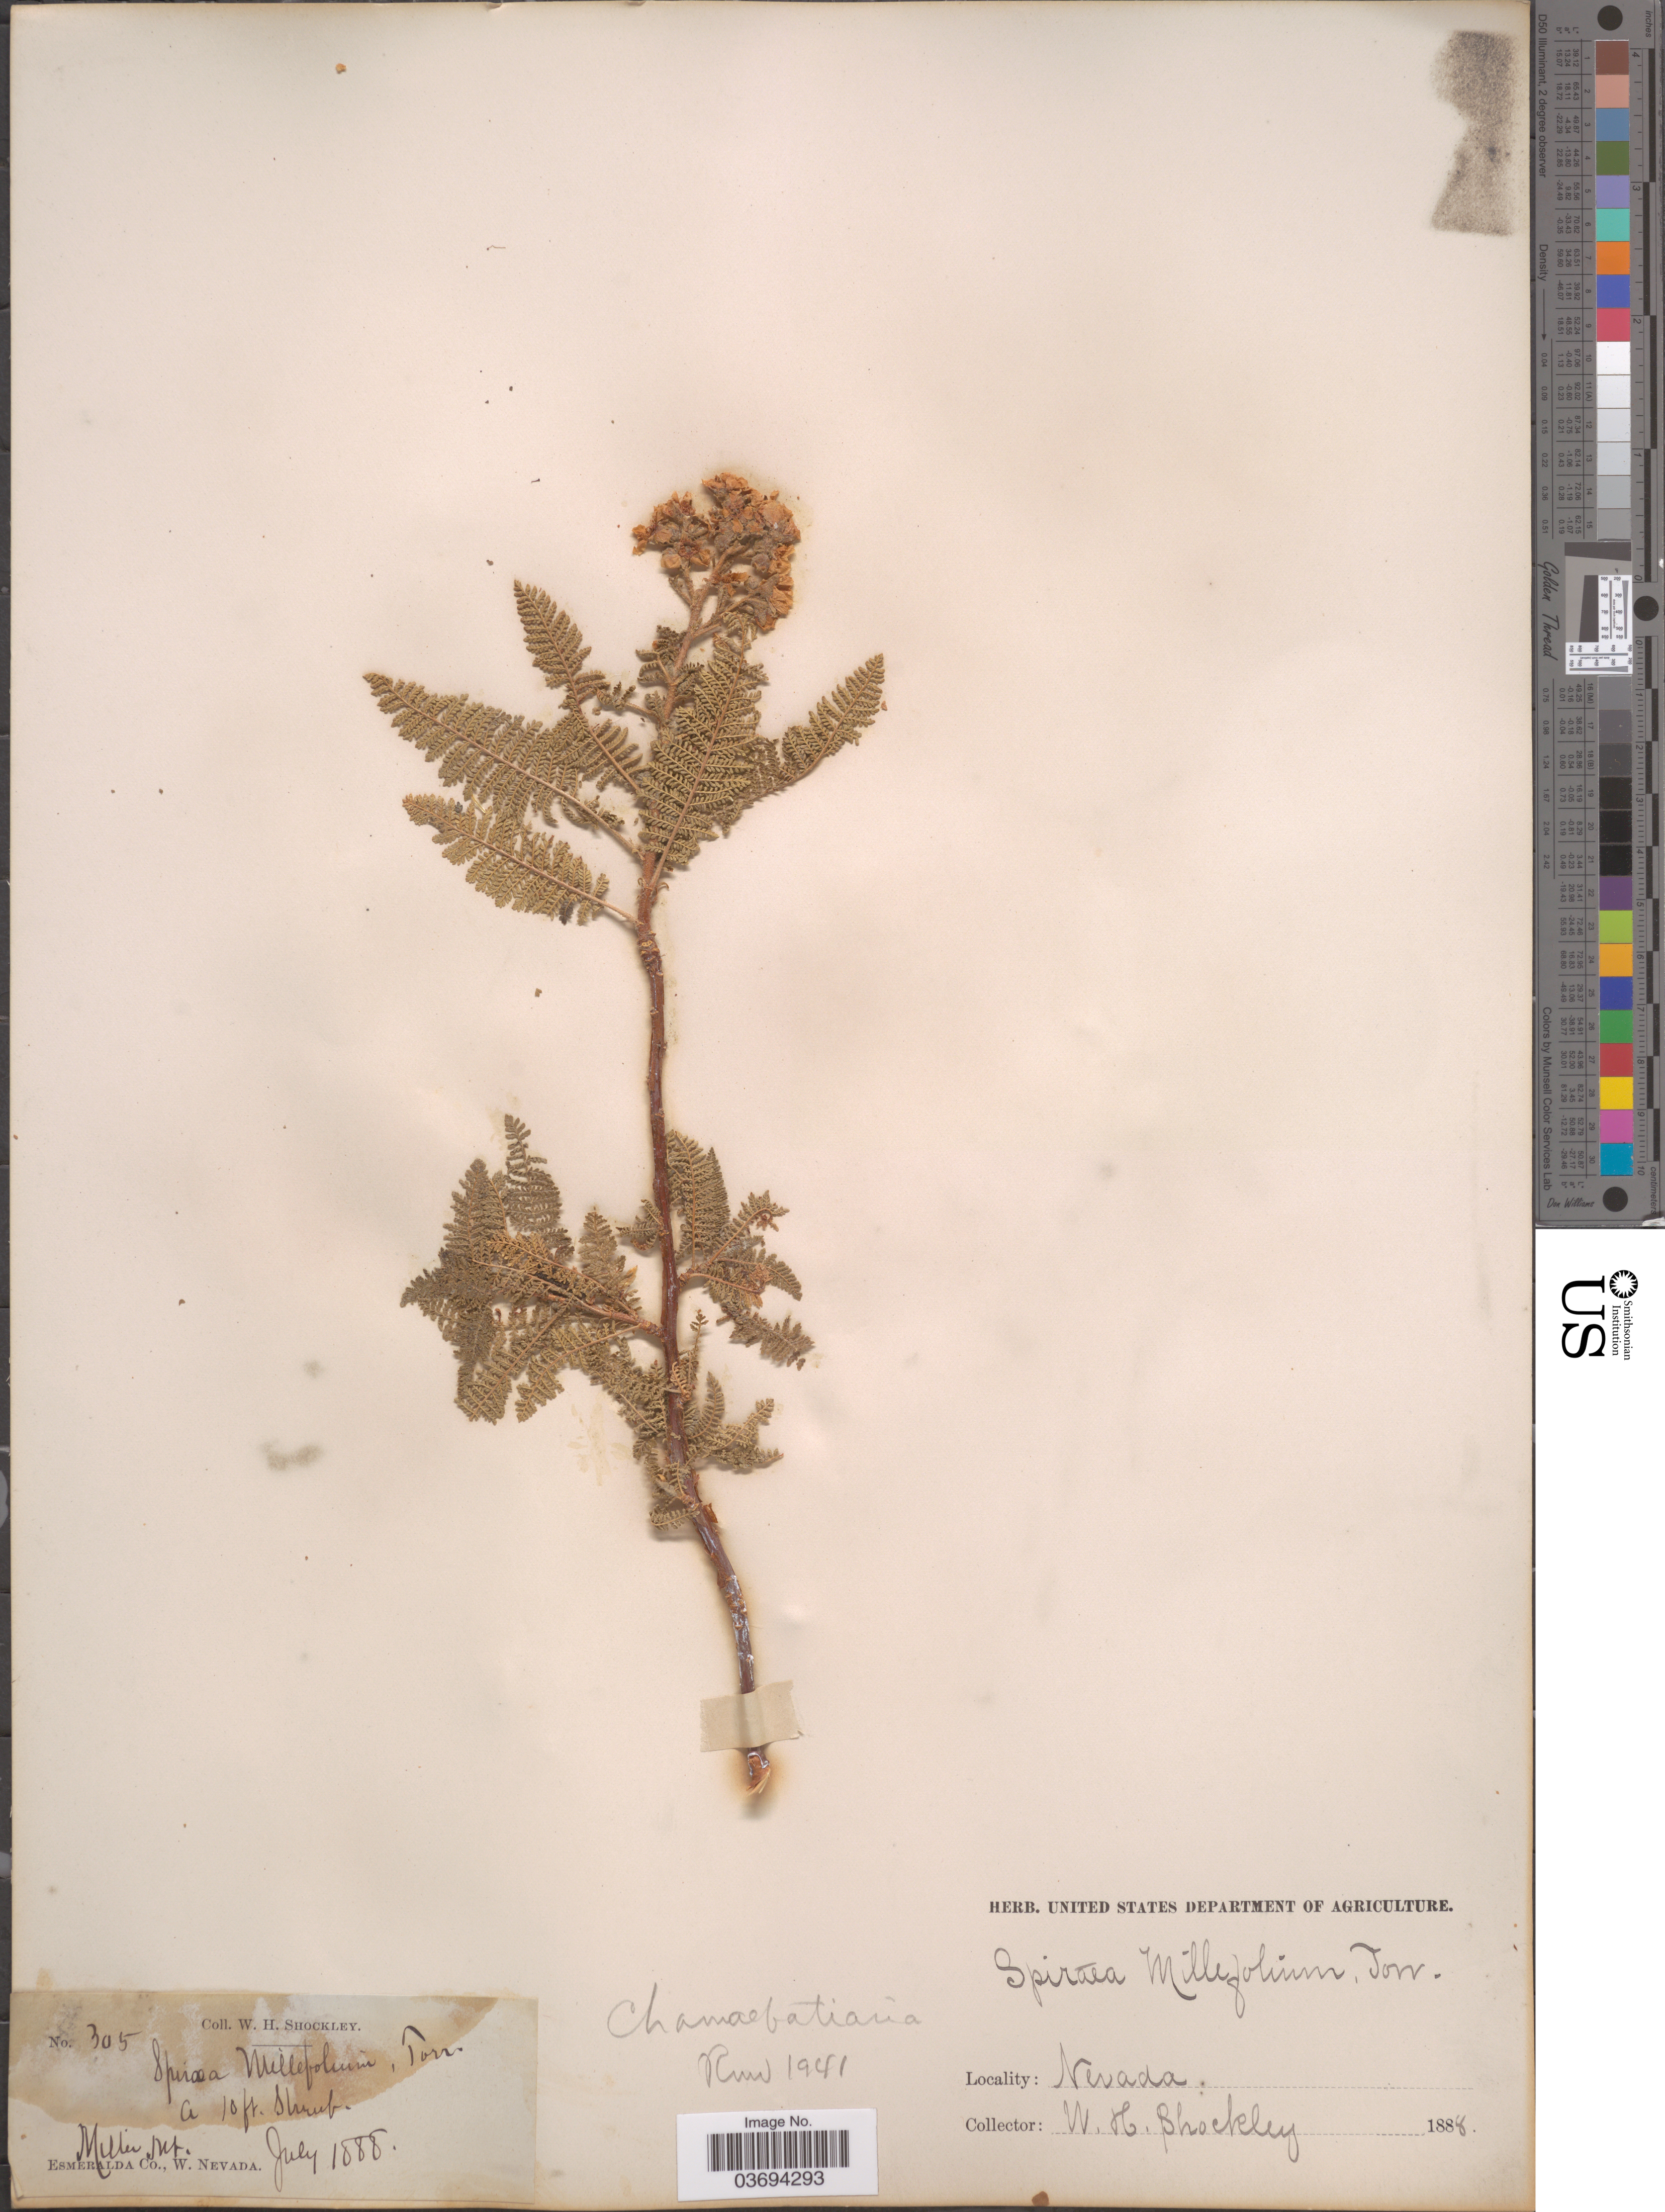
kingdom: Plantae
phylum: Tracheophyta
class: Magnoliopsida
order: Rosales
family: Rosaceae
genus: Chamaebatiaria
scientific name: Chamaebatiaria millefolium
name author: (Torr.) Maxim.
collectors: W. Shockley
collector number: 305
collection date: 1888-07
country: United States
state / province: Nevada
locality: Miller Mt. Esmeralda Co., W. Nevada.